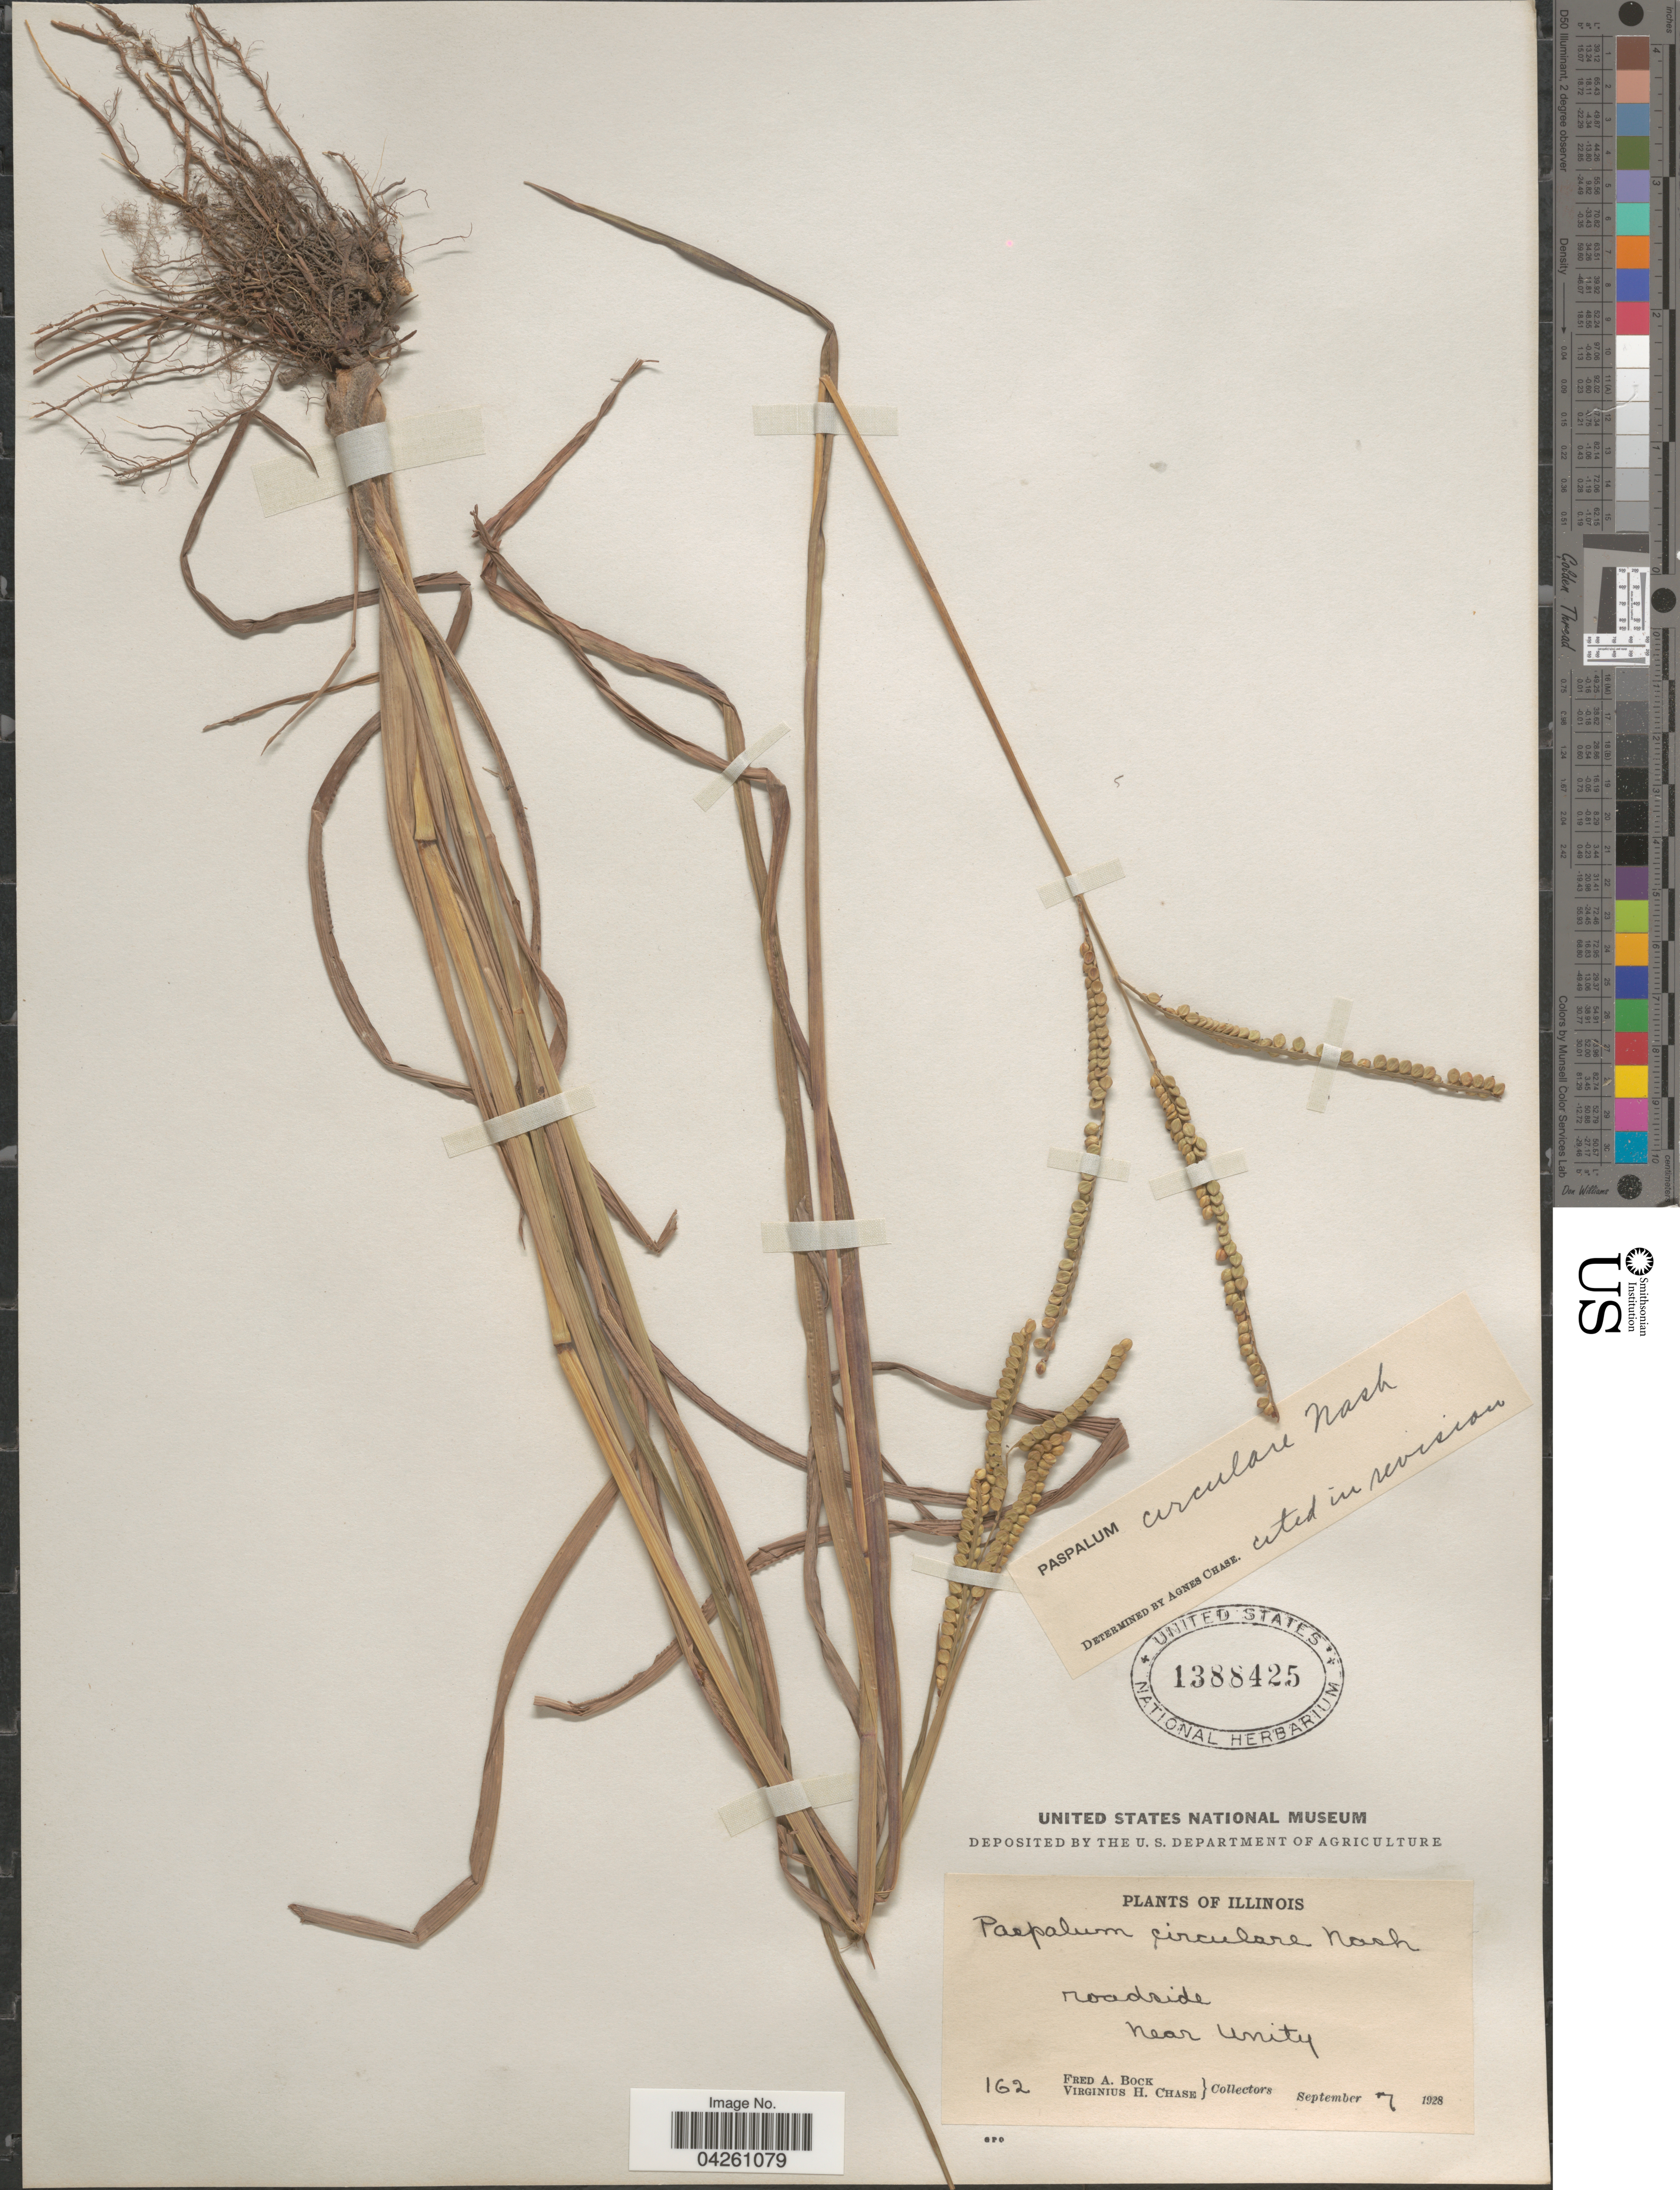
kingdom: Plantae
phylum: Tracheophyta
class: Liliopsida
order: Poales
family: Poaceae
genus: Paspalum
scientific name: Paspalum circulare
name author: Nash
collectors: F. Bock & V. H. Chase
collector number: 162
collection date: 1928-09-07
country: United States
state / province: Illinois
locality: Roadside near Unity.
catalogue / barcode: US 1388425